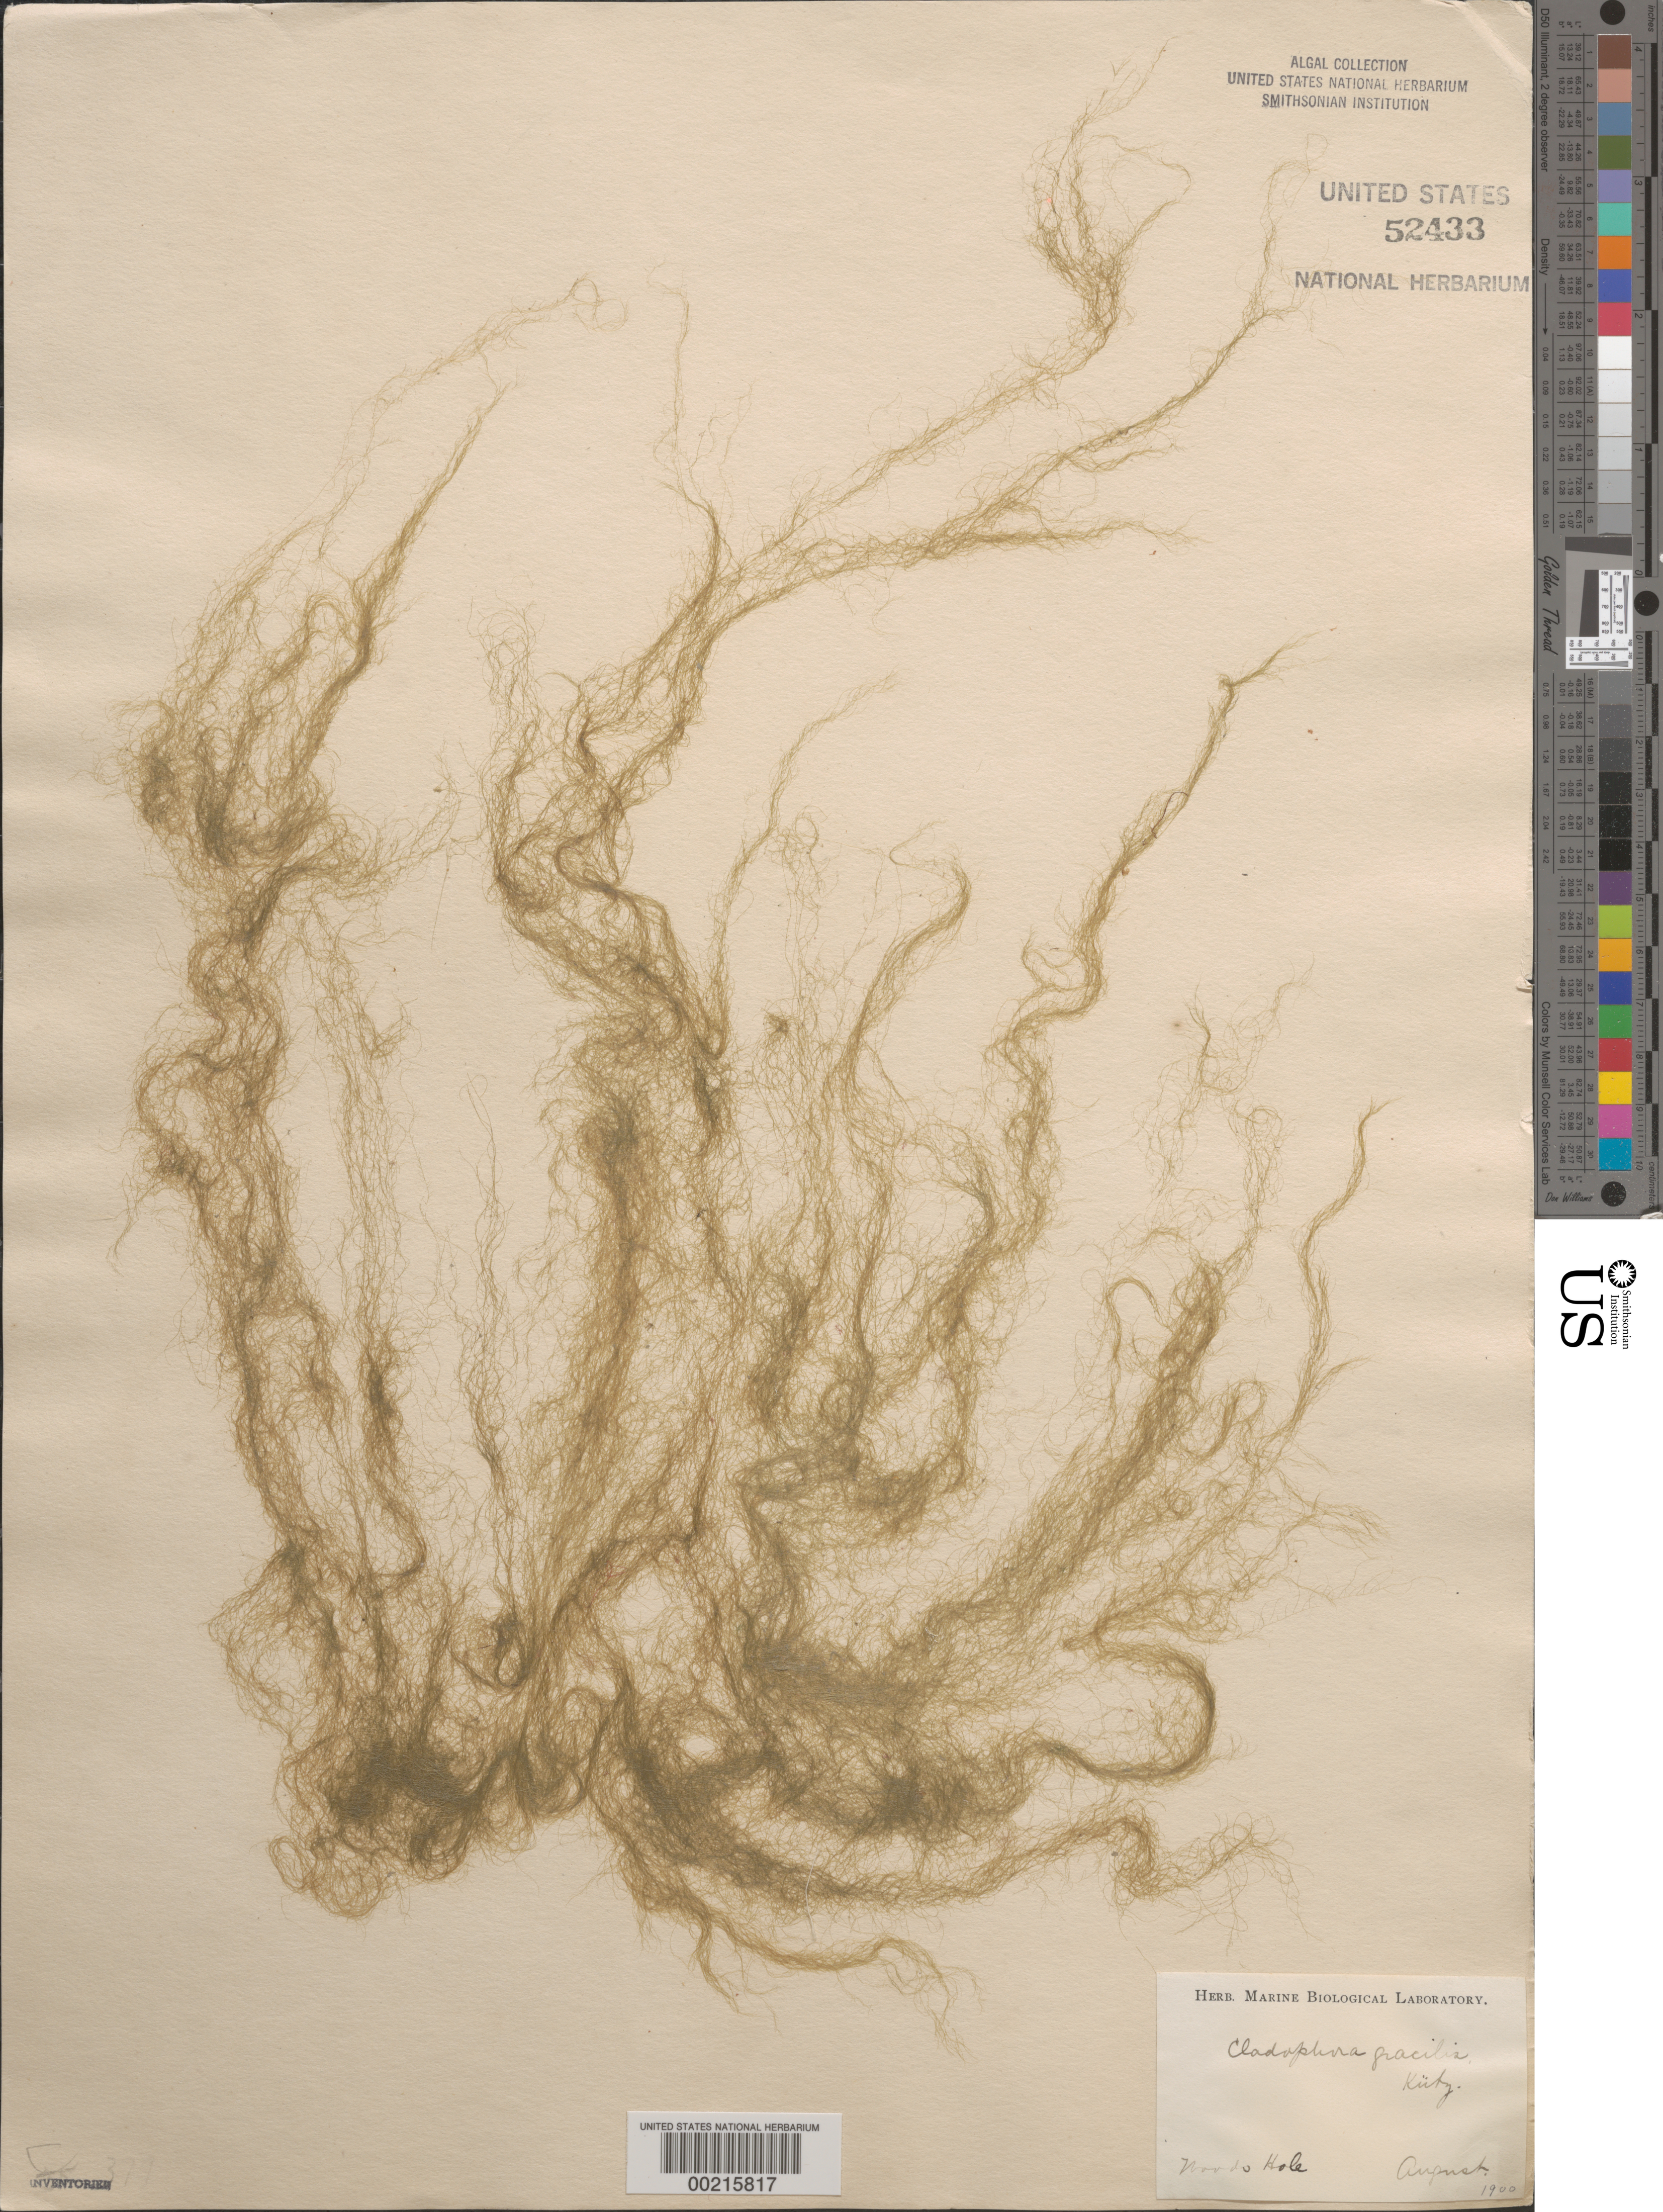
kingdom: Plantae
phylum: Chlorophyta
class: Ulvophyceae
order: Cladophorales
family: Cladophoraceae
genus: Cladophora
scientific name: Cladophora gracilis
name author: (Griff.) Kütz.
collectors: Marine Biological Lab (Herb.)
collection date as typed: Aug 1900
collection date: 1900-08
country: United States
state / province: Massachusetts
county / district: Barnstable County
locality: Woods Hole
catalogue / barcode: US 52433